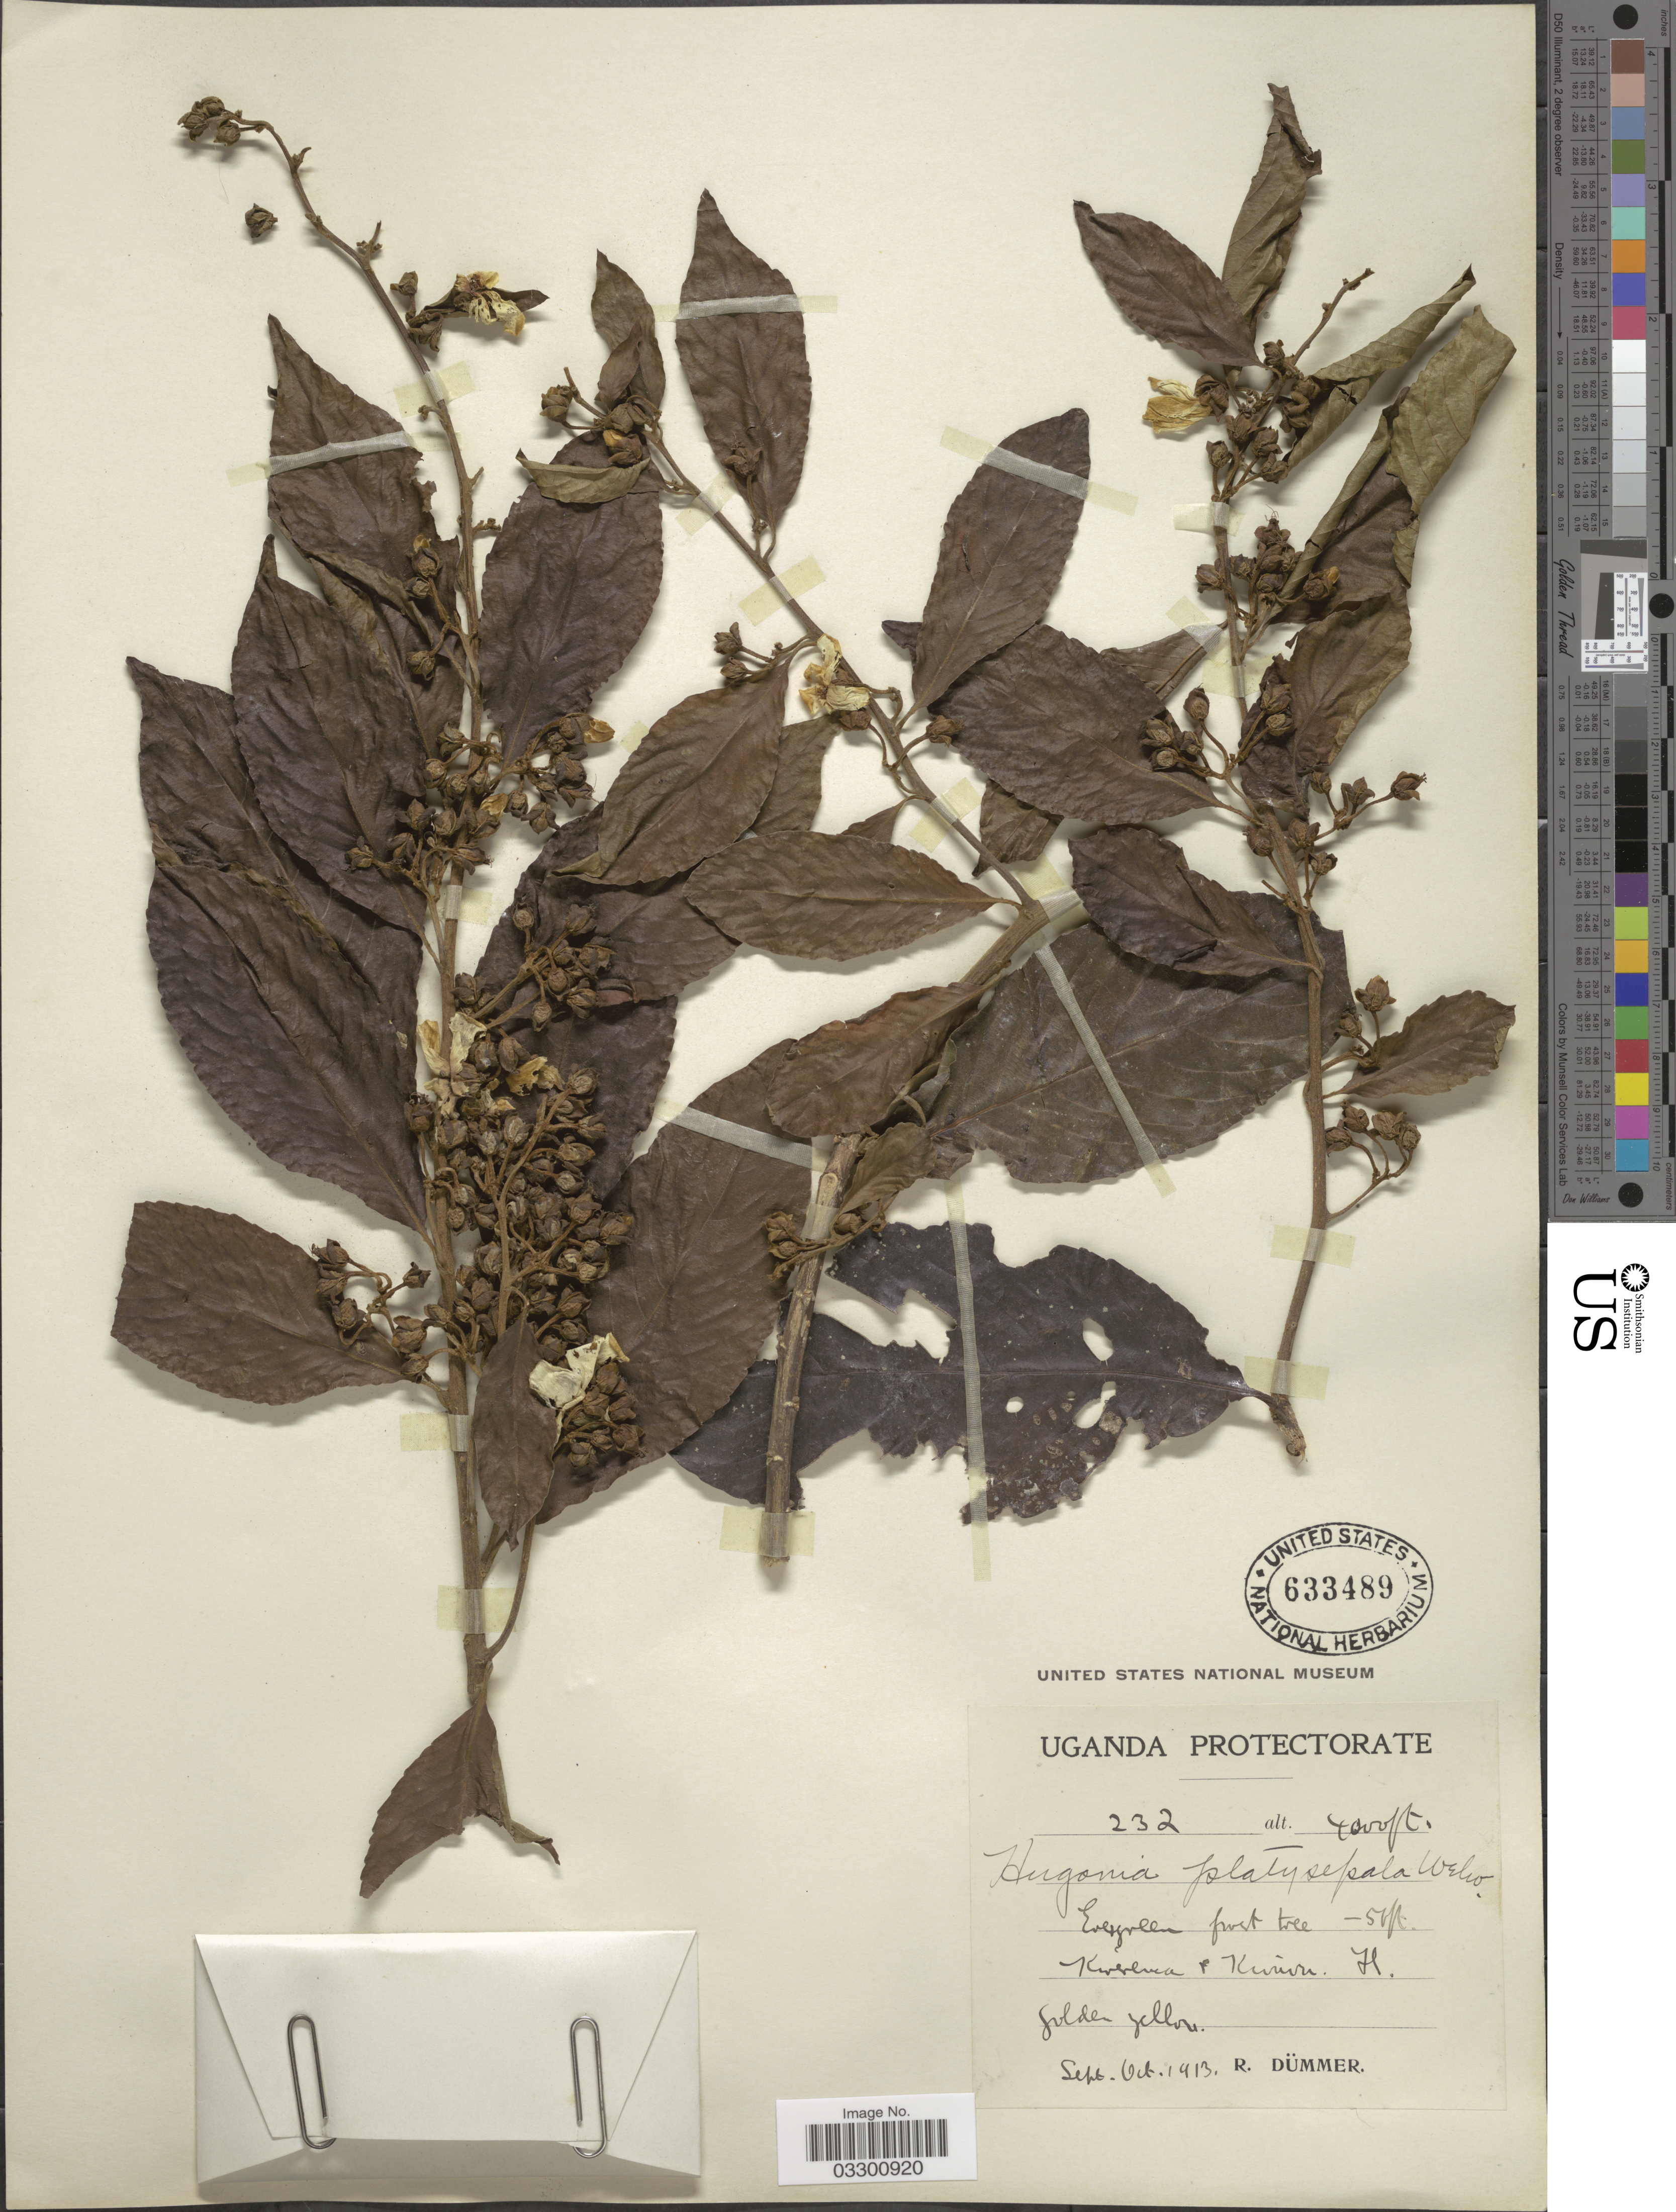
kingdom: Plantae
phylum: Tracheophyta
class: Magnoliopsida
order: Malpighiales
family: Linaceae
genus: Hugonia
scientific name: Hugonia platysepala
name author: Welw. ex Oliv.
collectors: R. A. Dümmer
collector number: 232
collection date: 1913-09/1913-10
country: Uganda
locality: Uganda Protectorate, Kirerema & Kivuvu.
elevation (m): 1219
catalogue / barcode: US 633489